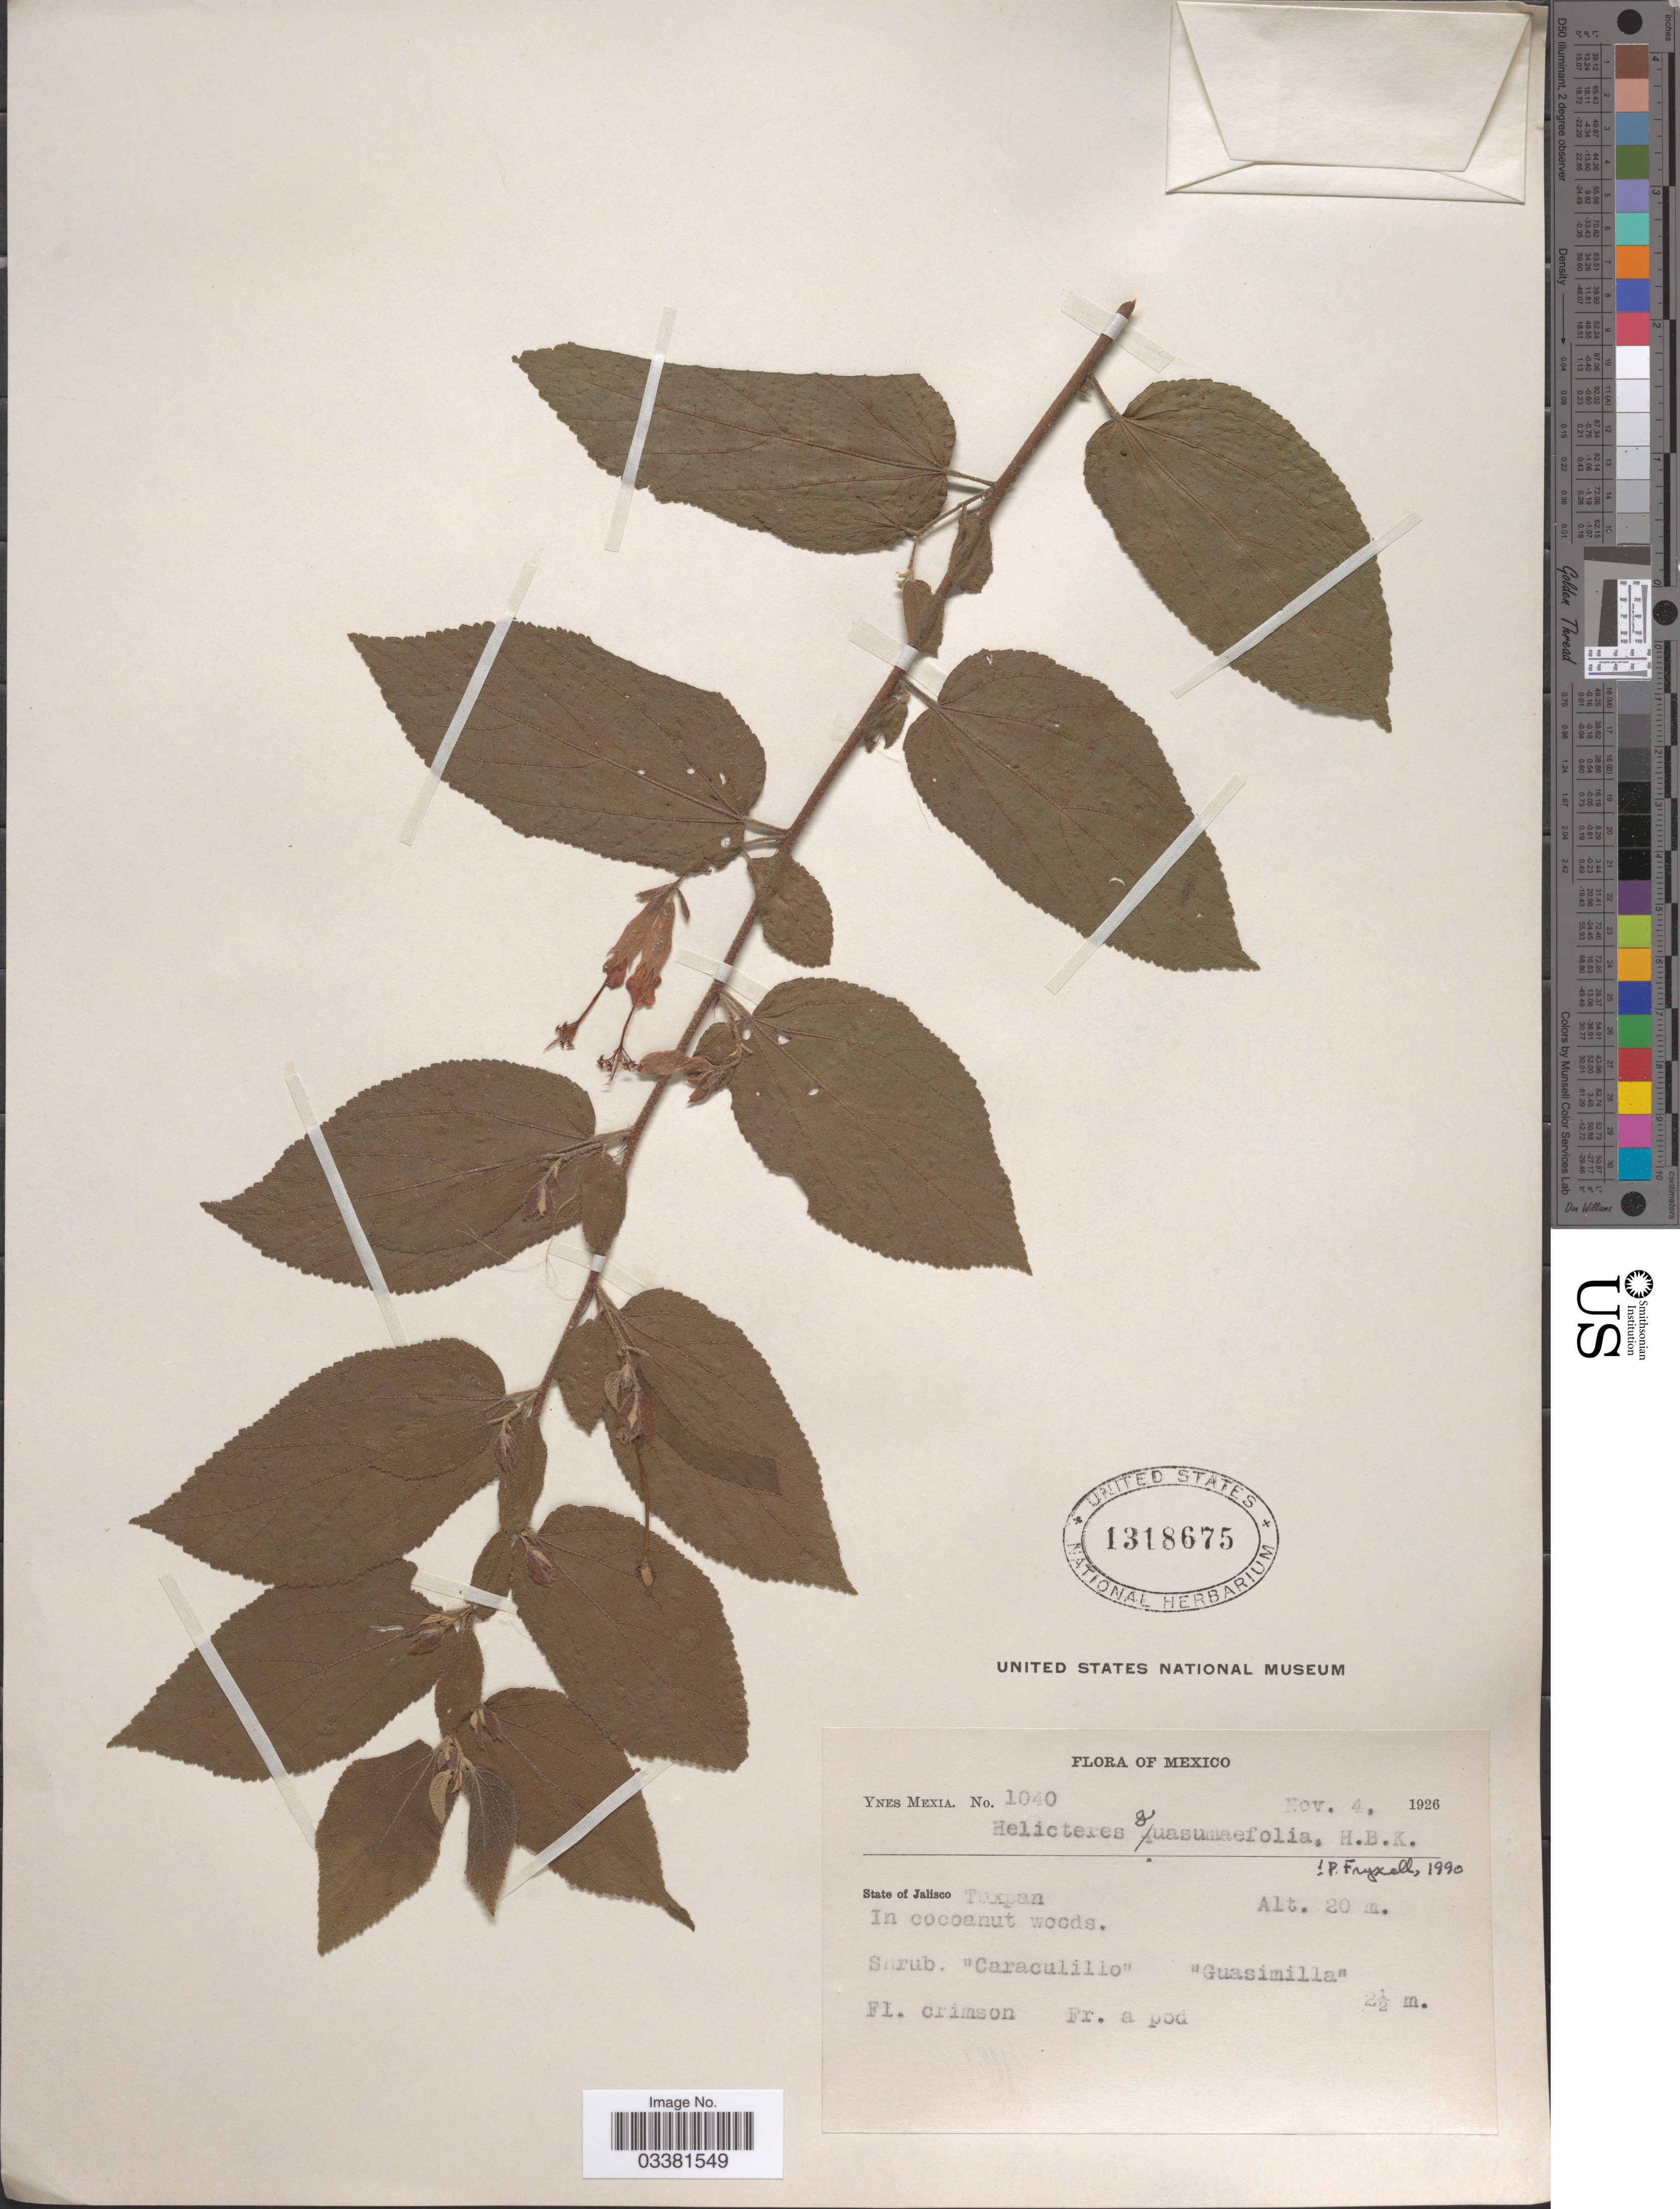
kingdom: Plantae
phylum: Tracheophyta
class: Magnoliopsida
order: Malvales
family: Malvaceae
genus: Helicteres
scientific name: Helicteres guazumifolia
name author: Kunth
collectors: Y. Mexia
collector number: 1040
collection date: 1926-11-04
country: Mexico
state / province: Jalisco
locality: Tuxpan.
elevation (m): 20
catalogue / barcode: US 1318675